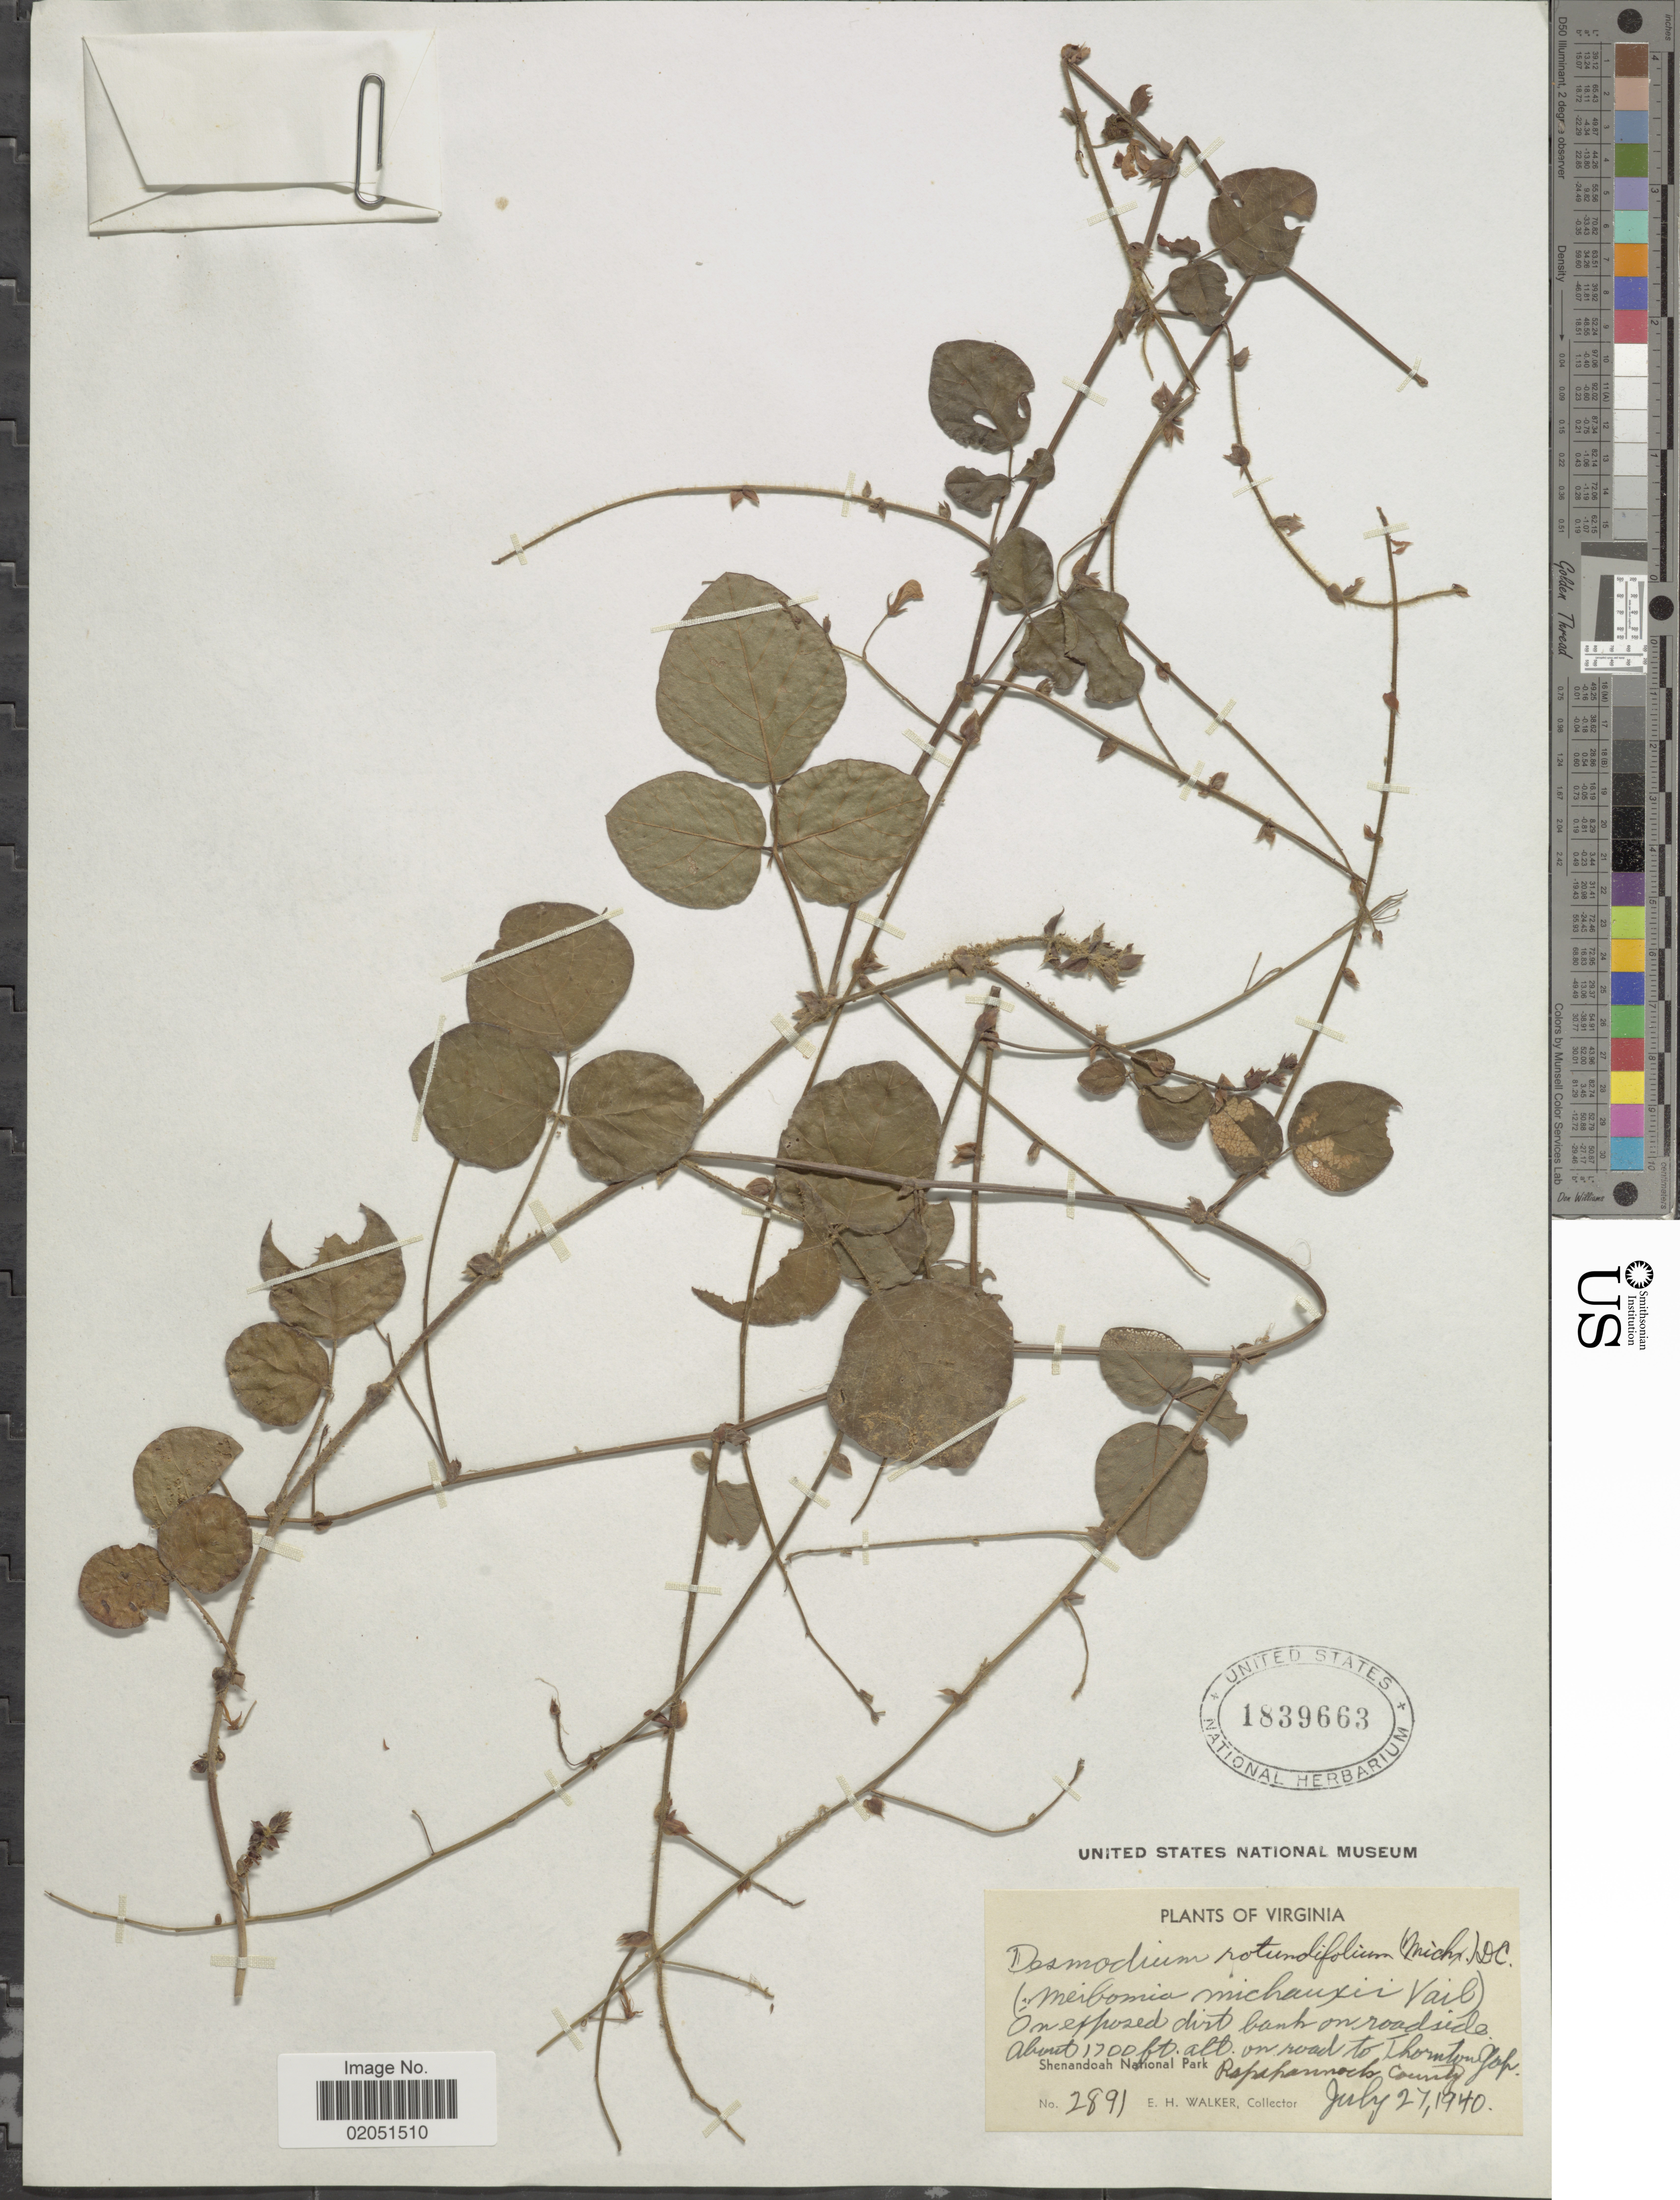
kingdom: Plantae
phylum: Tracheophyta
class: Magnoliopsida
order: Fabales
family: Fabaceae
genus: Desmodium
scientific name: Desmodium rotundifolium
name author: DC.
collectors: E. H. Walker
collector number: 2891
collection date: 1940-07-27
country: United States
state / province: Virginia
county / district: Rappahannock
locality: On exposed dirt banks on roadside, on road to Thornton Gap, Shenandoah National Park, Rappahannock County.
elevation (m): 518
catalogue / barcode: US 1839663